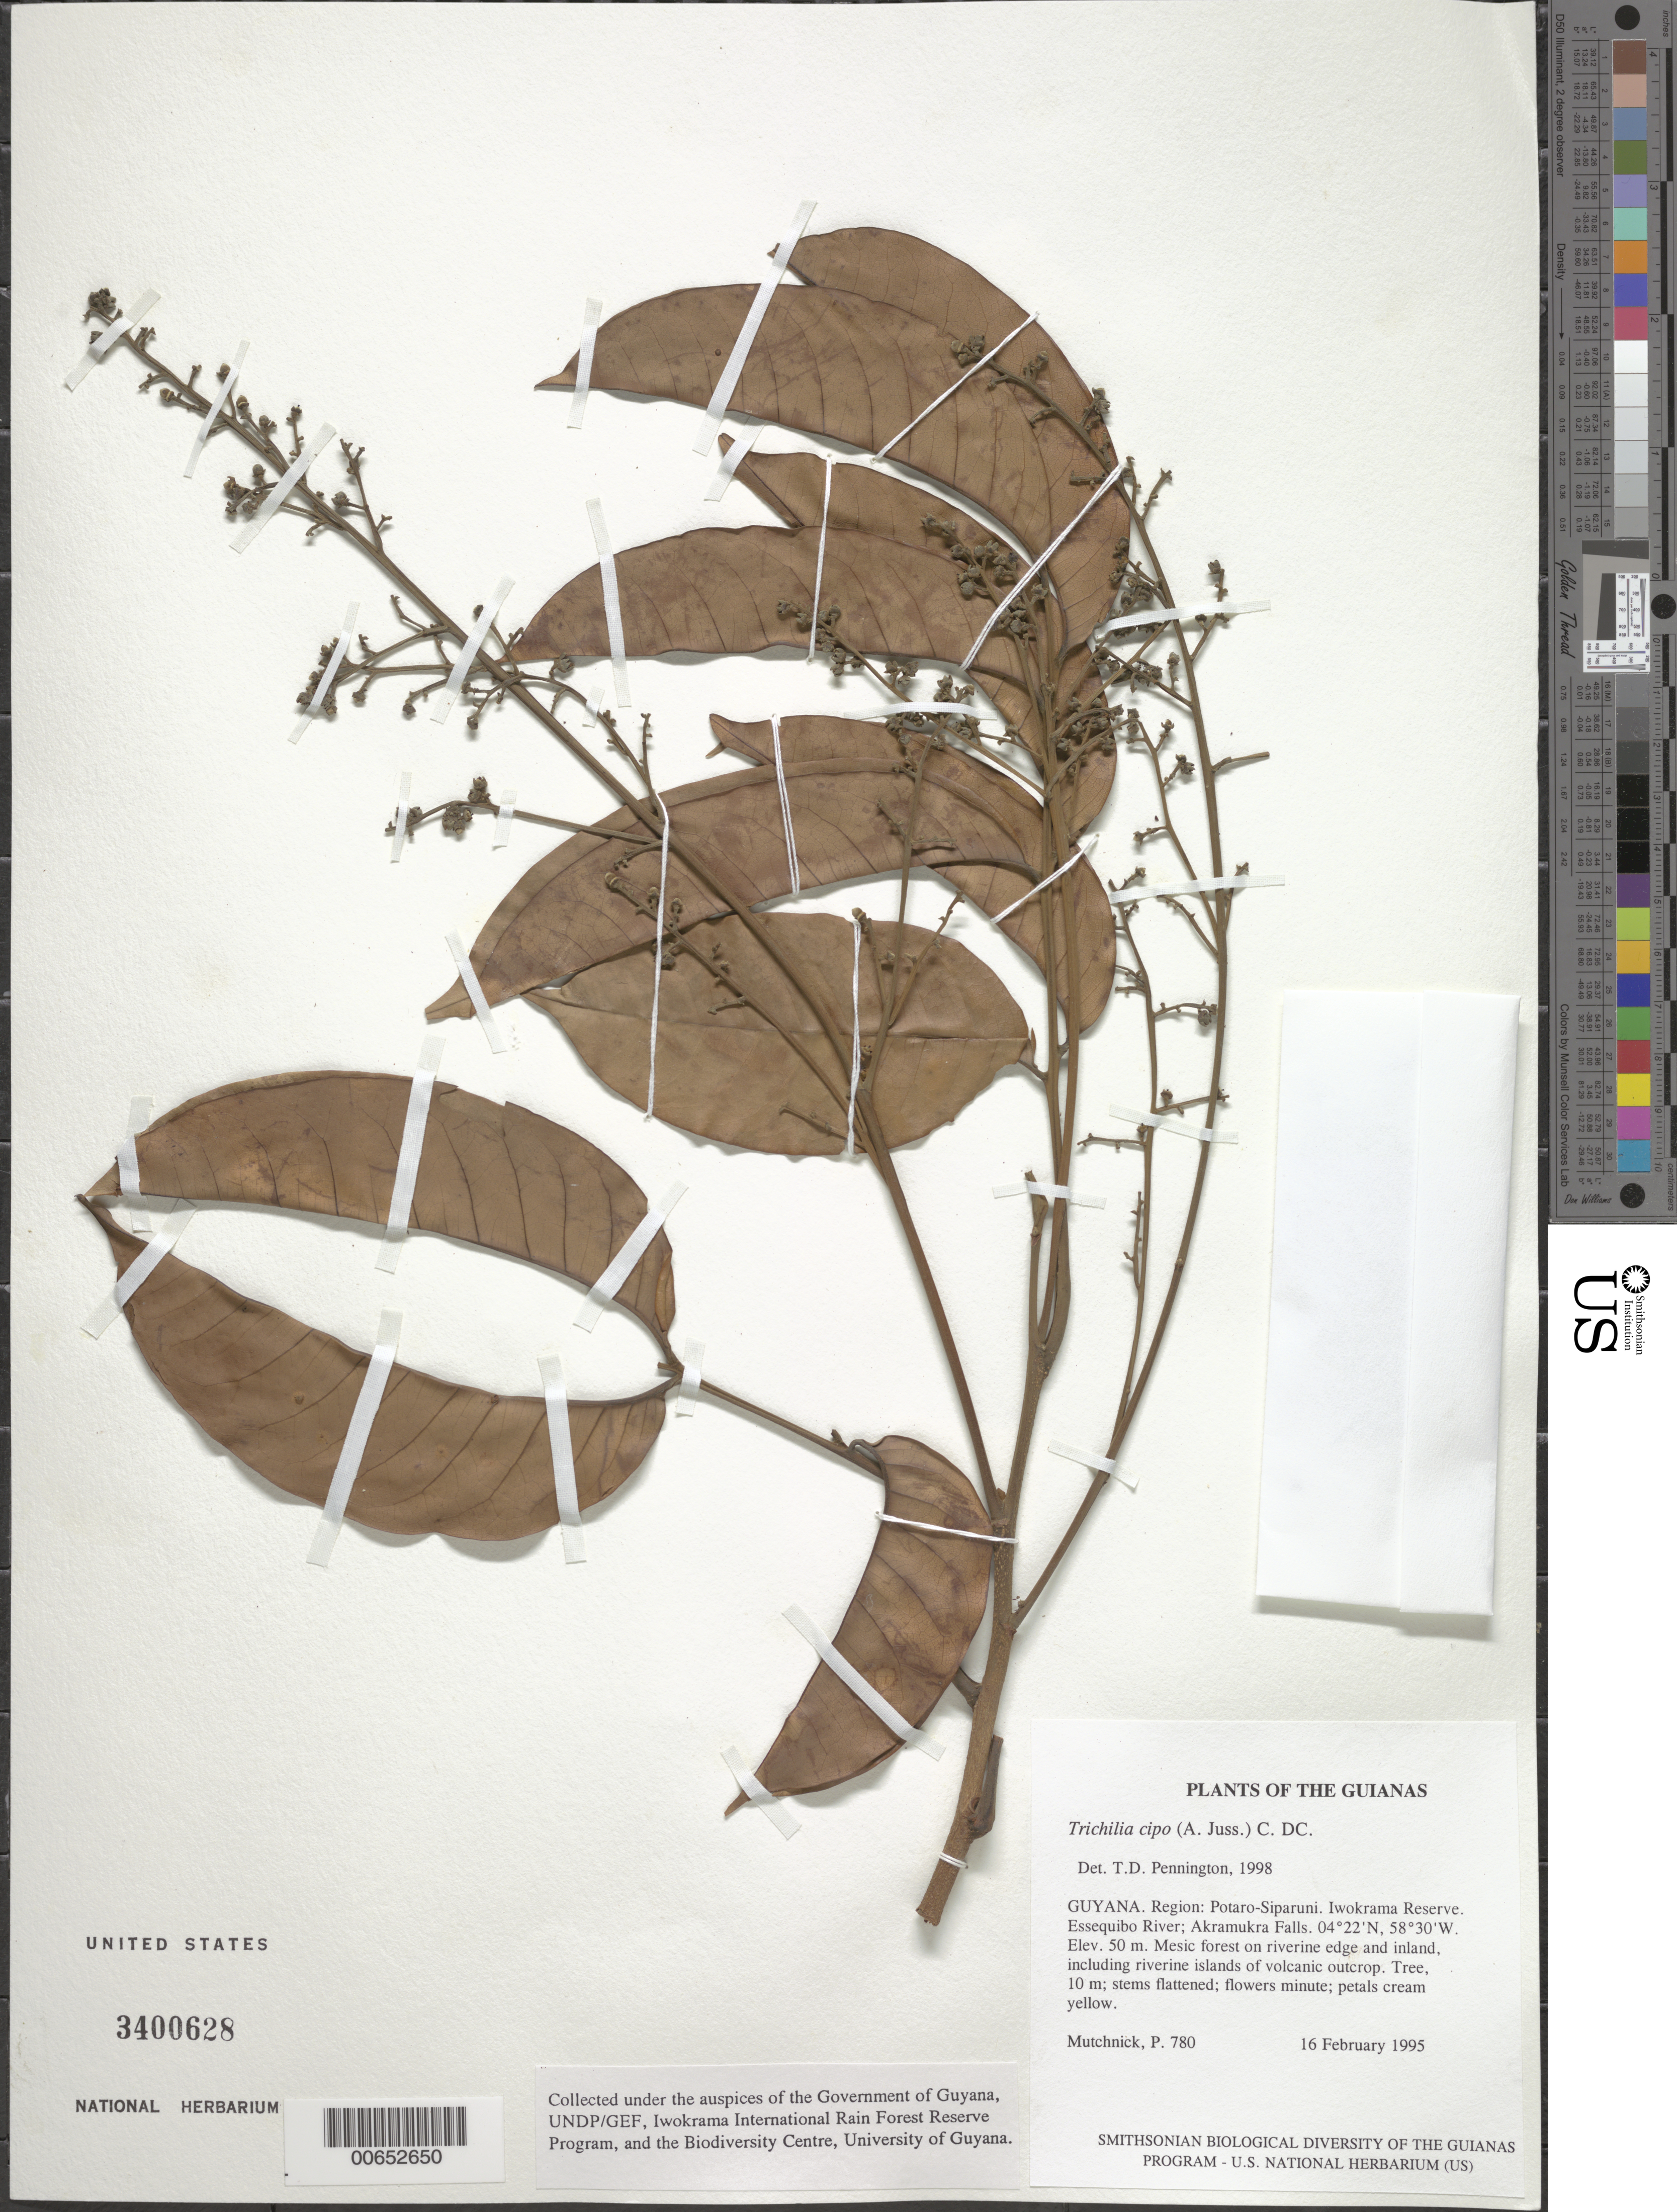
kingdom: Plantae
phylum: Tracheophyta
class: Magnoliopsida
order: Sapindales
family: Meliaceae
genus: Trichilia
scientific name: Trichilia cipo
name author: (A. Juss.) C. DC.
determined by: Pennington, T. D., (K)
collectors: P. Mutchnick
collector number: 780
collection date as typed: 16 February 1995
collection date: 1995-02-16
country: Guyana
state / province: Potaro-Siparuni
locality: Iwokrama Reserve. Essequibo River; Akramukra Falls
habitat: Mesic forest on riverine edge and inland, including riverine islands of volcanic outcrop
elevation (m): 50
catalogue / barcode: US 3400628